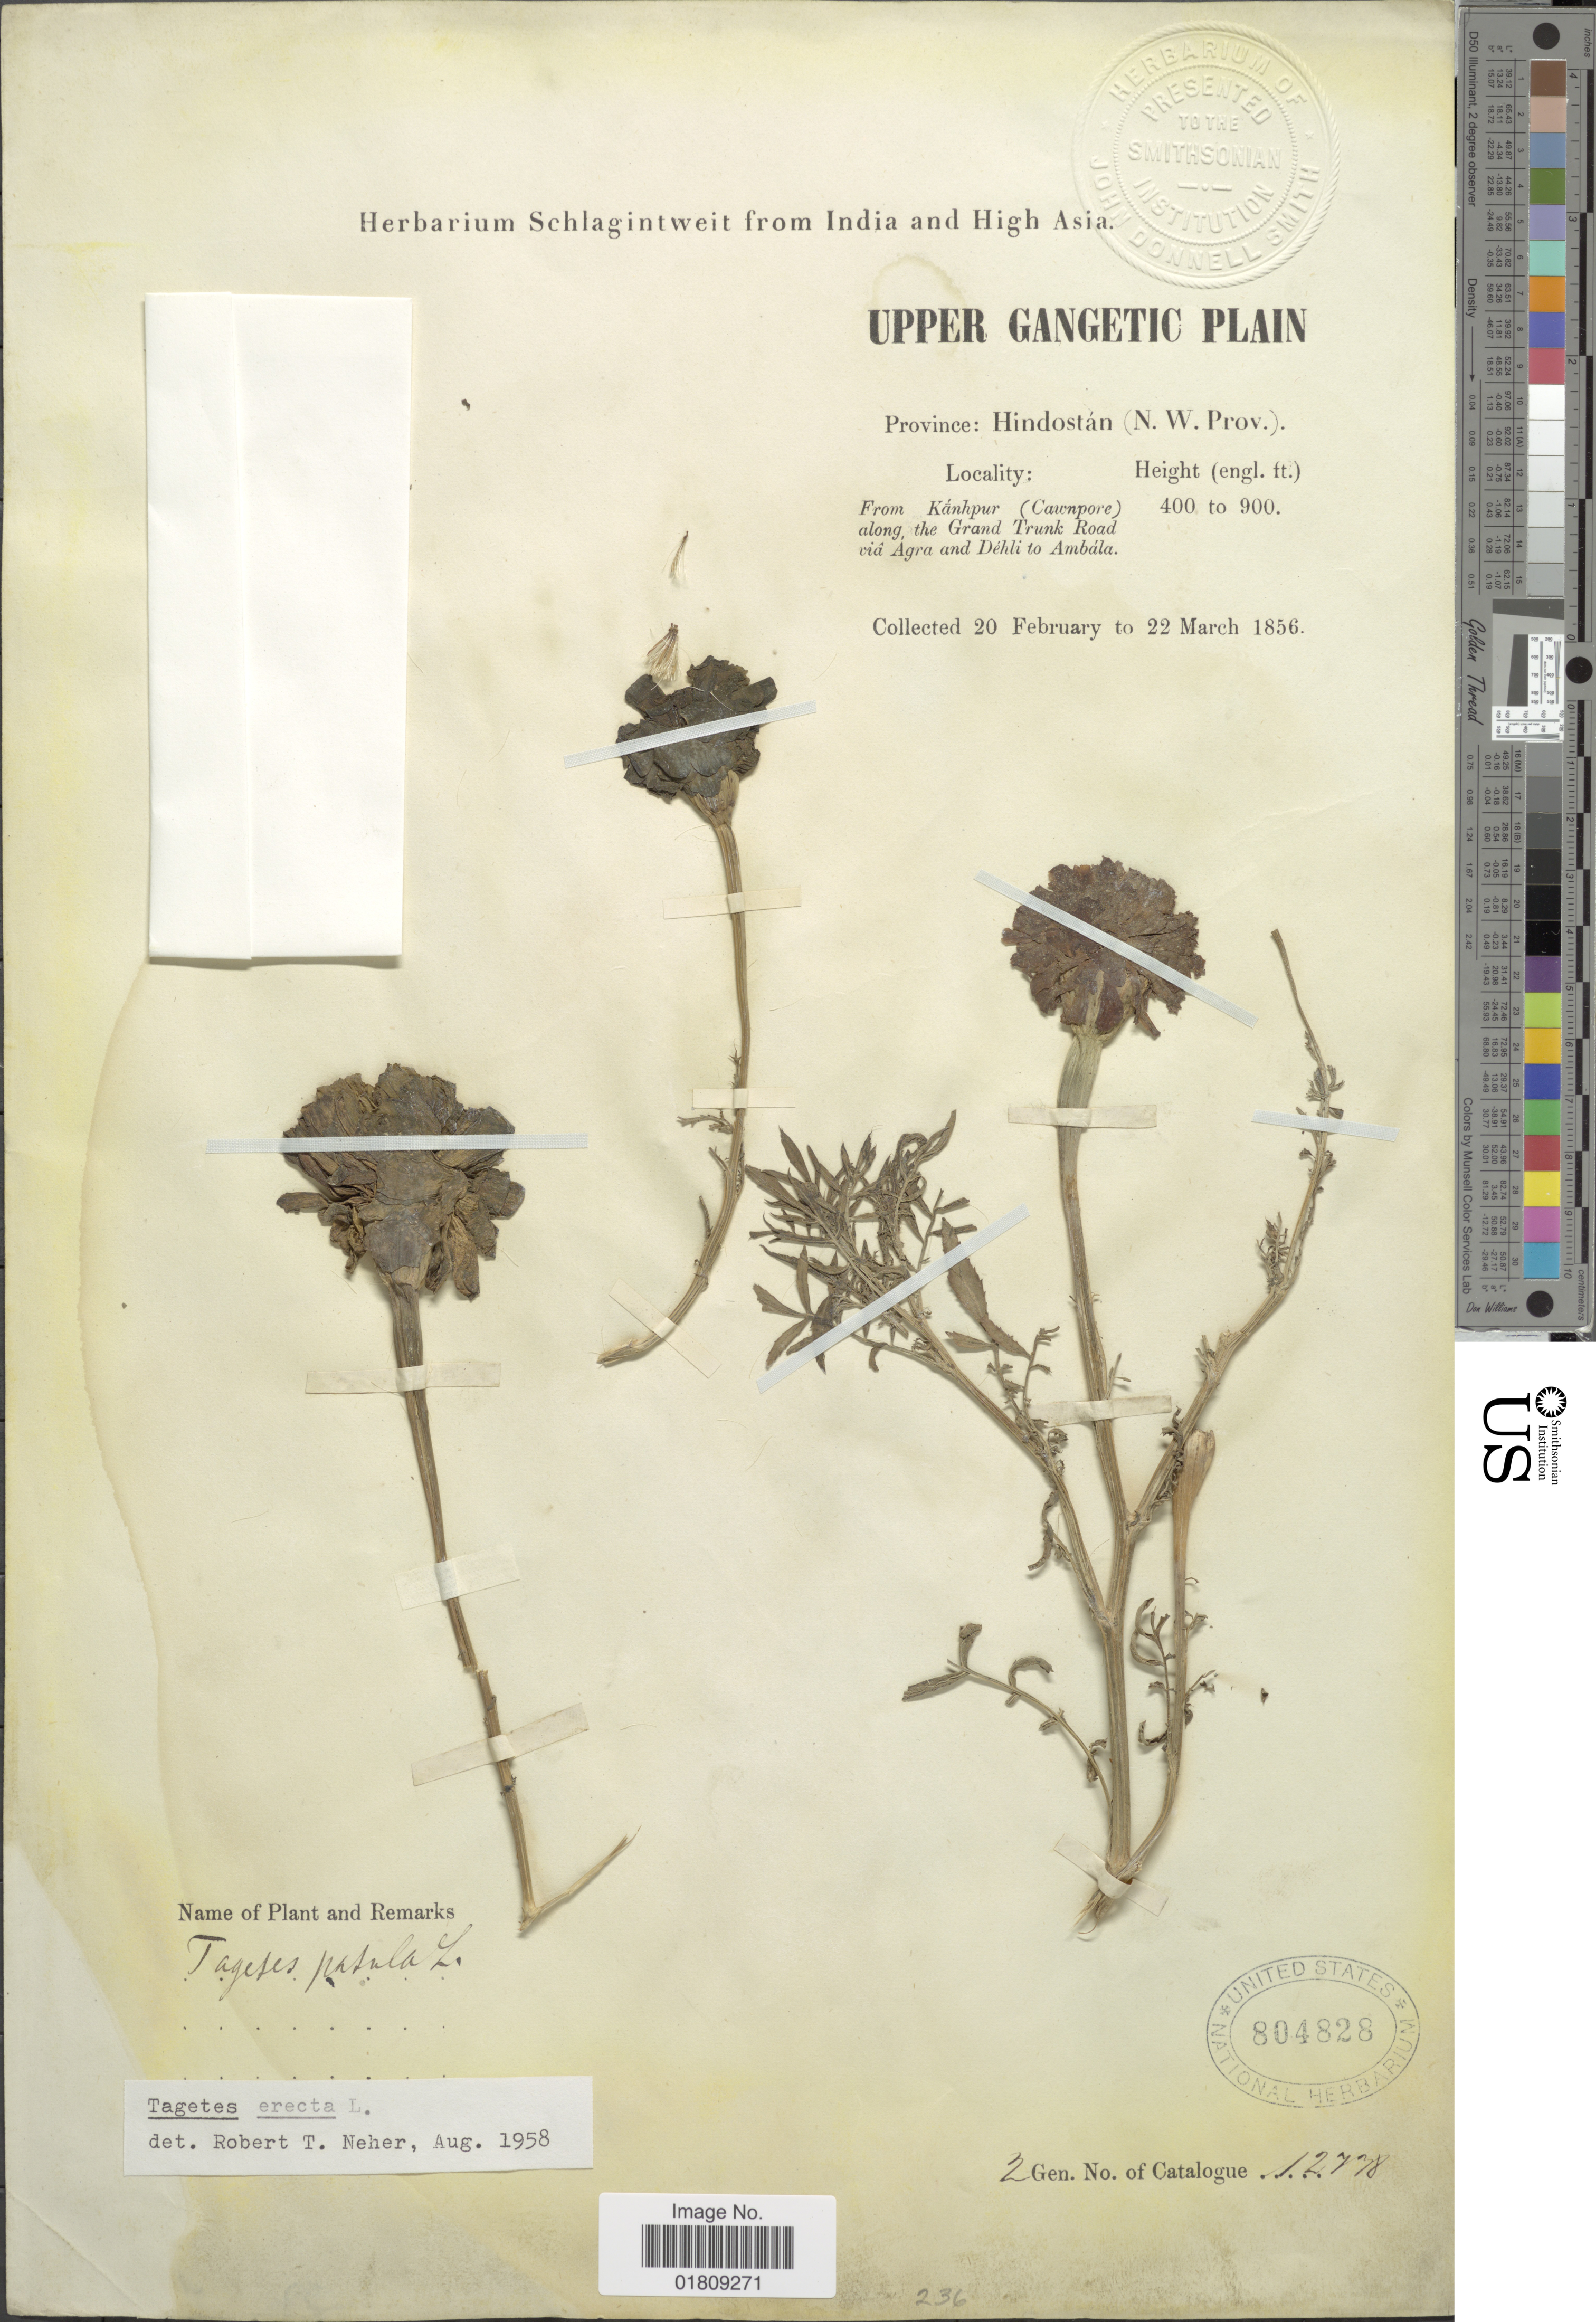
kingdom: Plantae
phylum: Tracheophyta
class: Magnoliopsida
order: Asterales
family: Asteraceae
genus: Tagetes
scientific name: Tagetes erecta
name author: L.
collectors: ex herb. Schlagintweit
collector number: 12778?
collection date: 1856-02-20/1856-03-22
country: India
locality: Upper Gangetic Plain, Province Hindostan (N. W. Prov.), from Kanhpur (Cawnpore) along, the Grand Trunk Road via Agra and Dehli to Ambala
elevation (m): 122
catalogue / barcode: US 804828